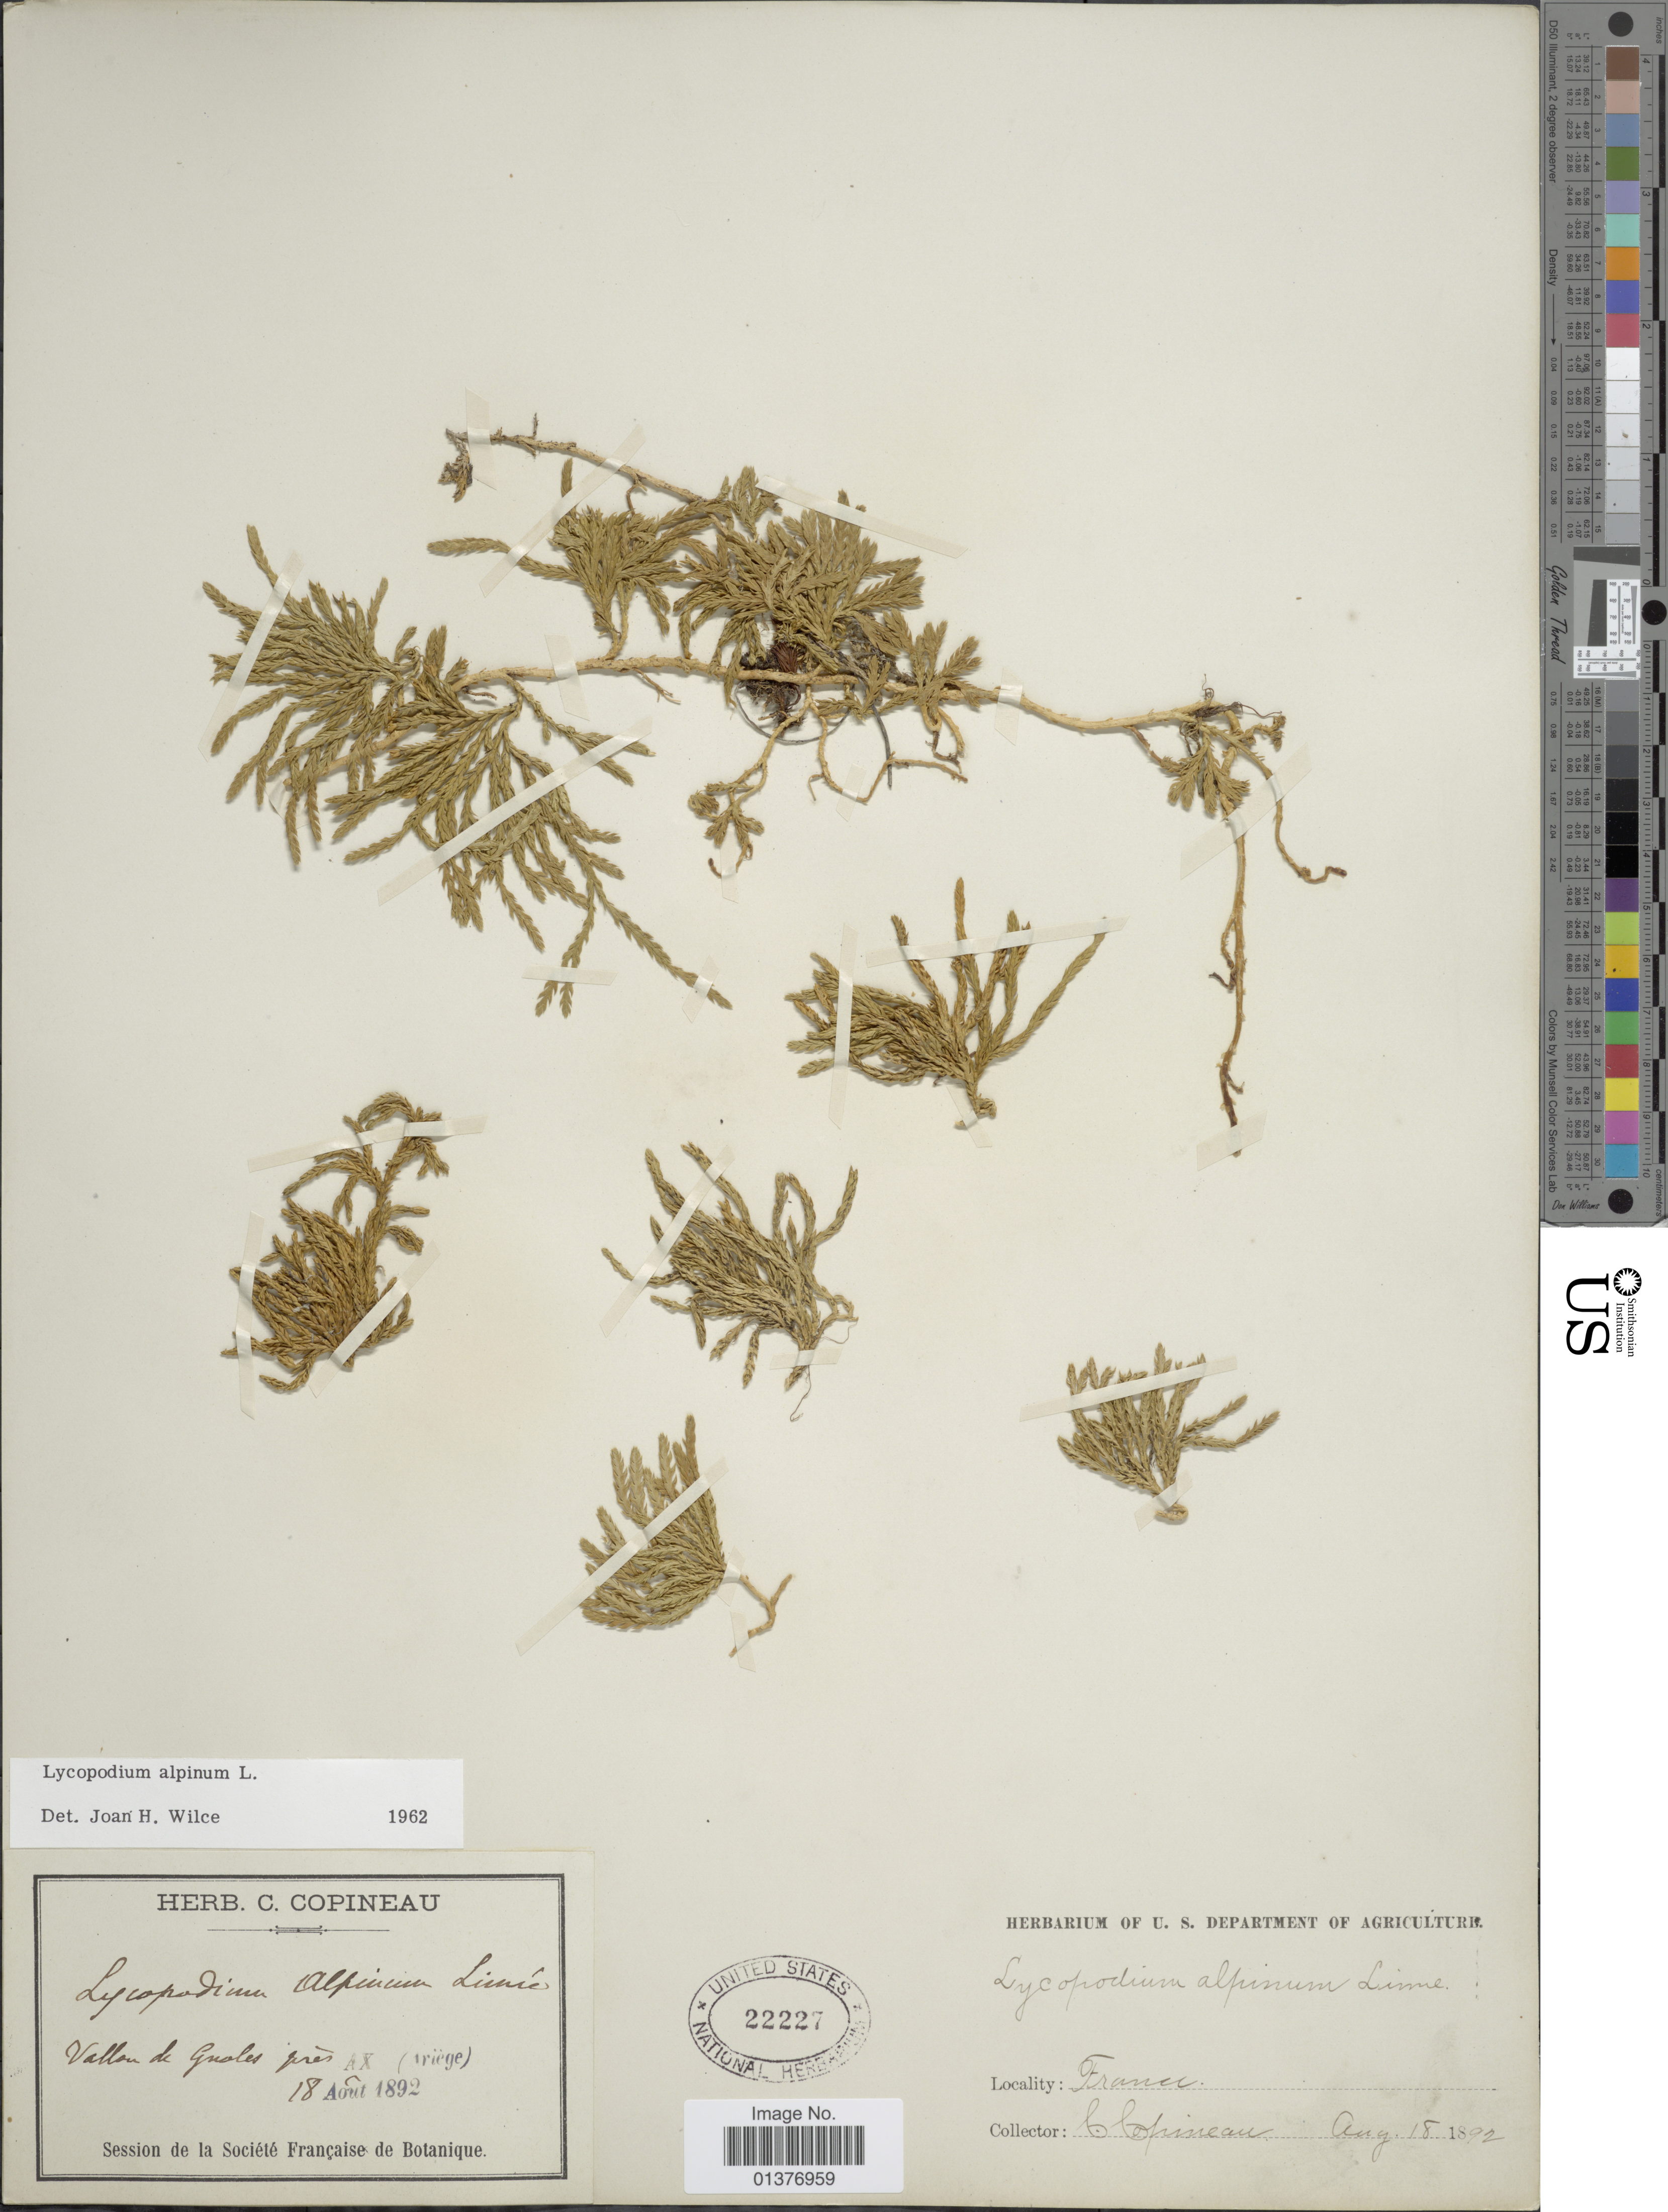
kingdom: Plantae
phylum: Tracheophyta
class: Lycopodiopsida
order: Lycopodiales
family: Lycopodiaceae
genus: Diphasiastrum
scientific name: Diphasiastrum alpinum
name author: (L.) Holub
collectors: C. Copineau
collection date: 1892-08-18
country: France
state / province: Occitanie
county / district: Ariège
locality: Vallon de Gnoles près Ax (Ariège) [interpreted]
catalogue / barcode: US 22227